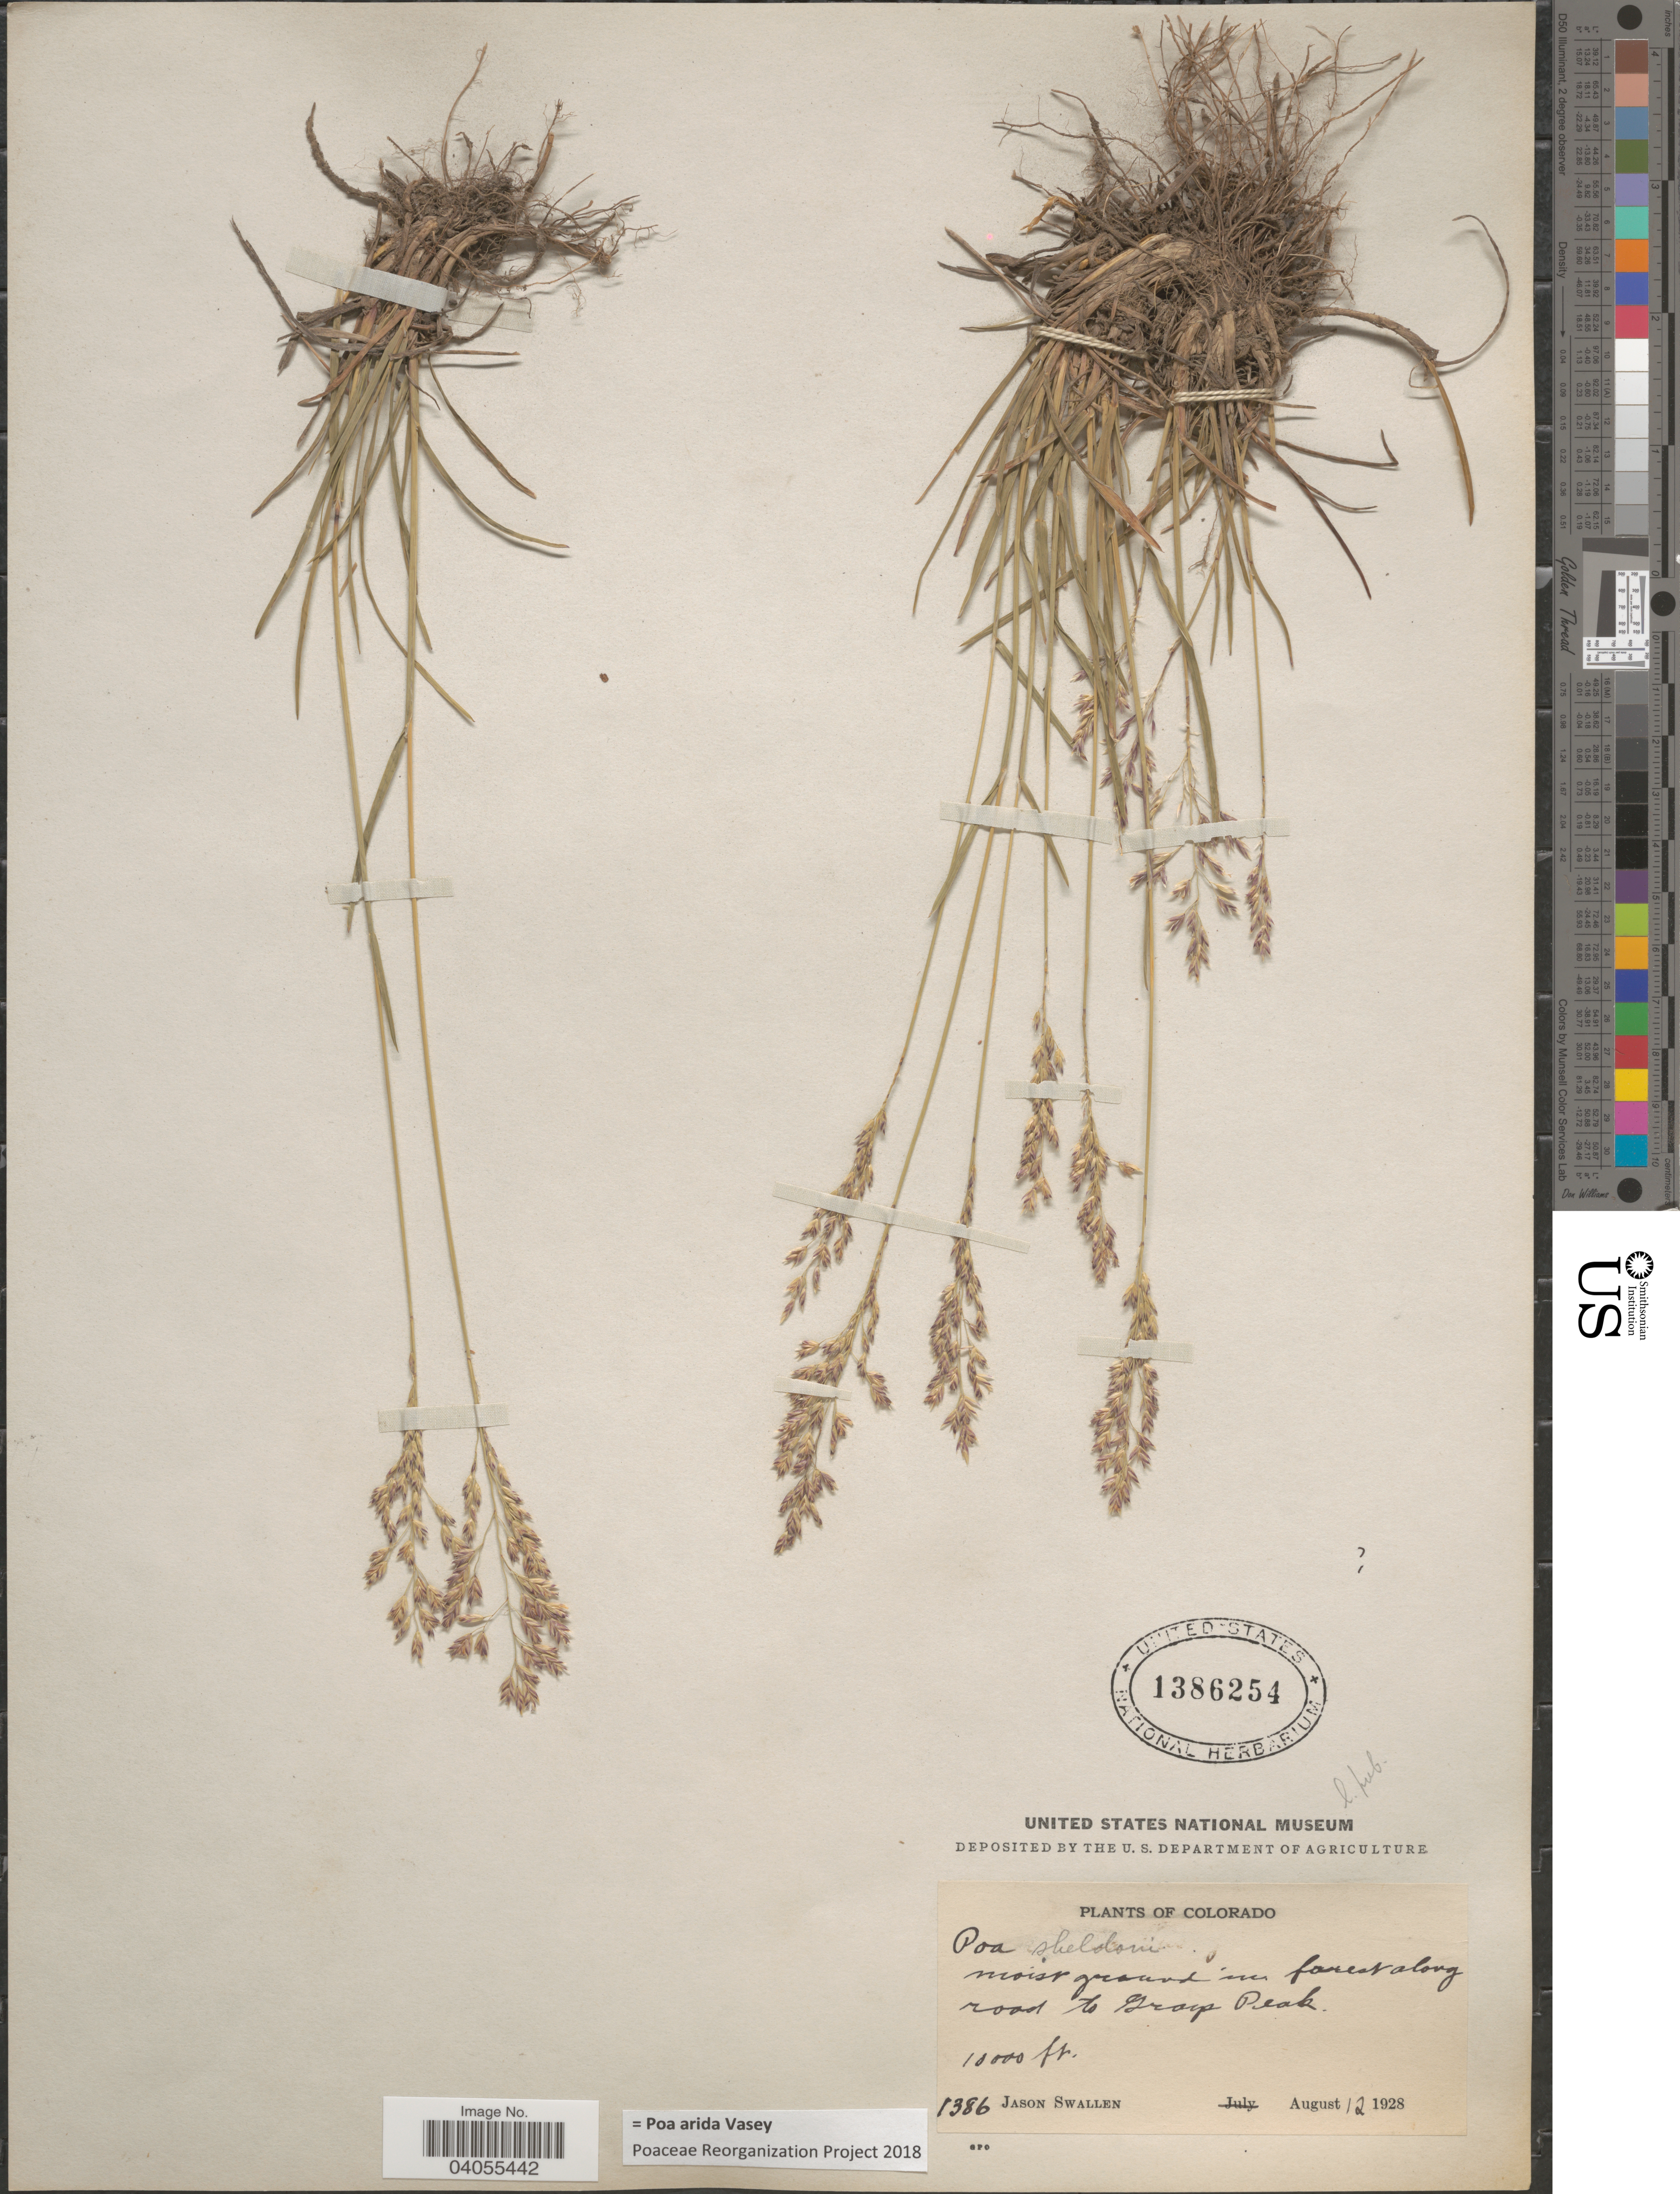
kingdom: Plantae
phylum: Tracheophyta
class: Liliopsida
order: Poales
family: Poaceae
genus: Poa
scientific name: Poa arida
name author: Vasey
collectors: J. R. Swallen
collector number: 1386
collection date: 1928-08-12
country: United States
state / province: Colorado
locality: Moist ground in forest along road to Grays Peak.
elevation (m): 3048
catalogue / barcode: US 1386254